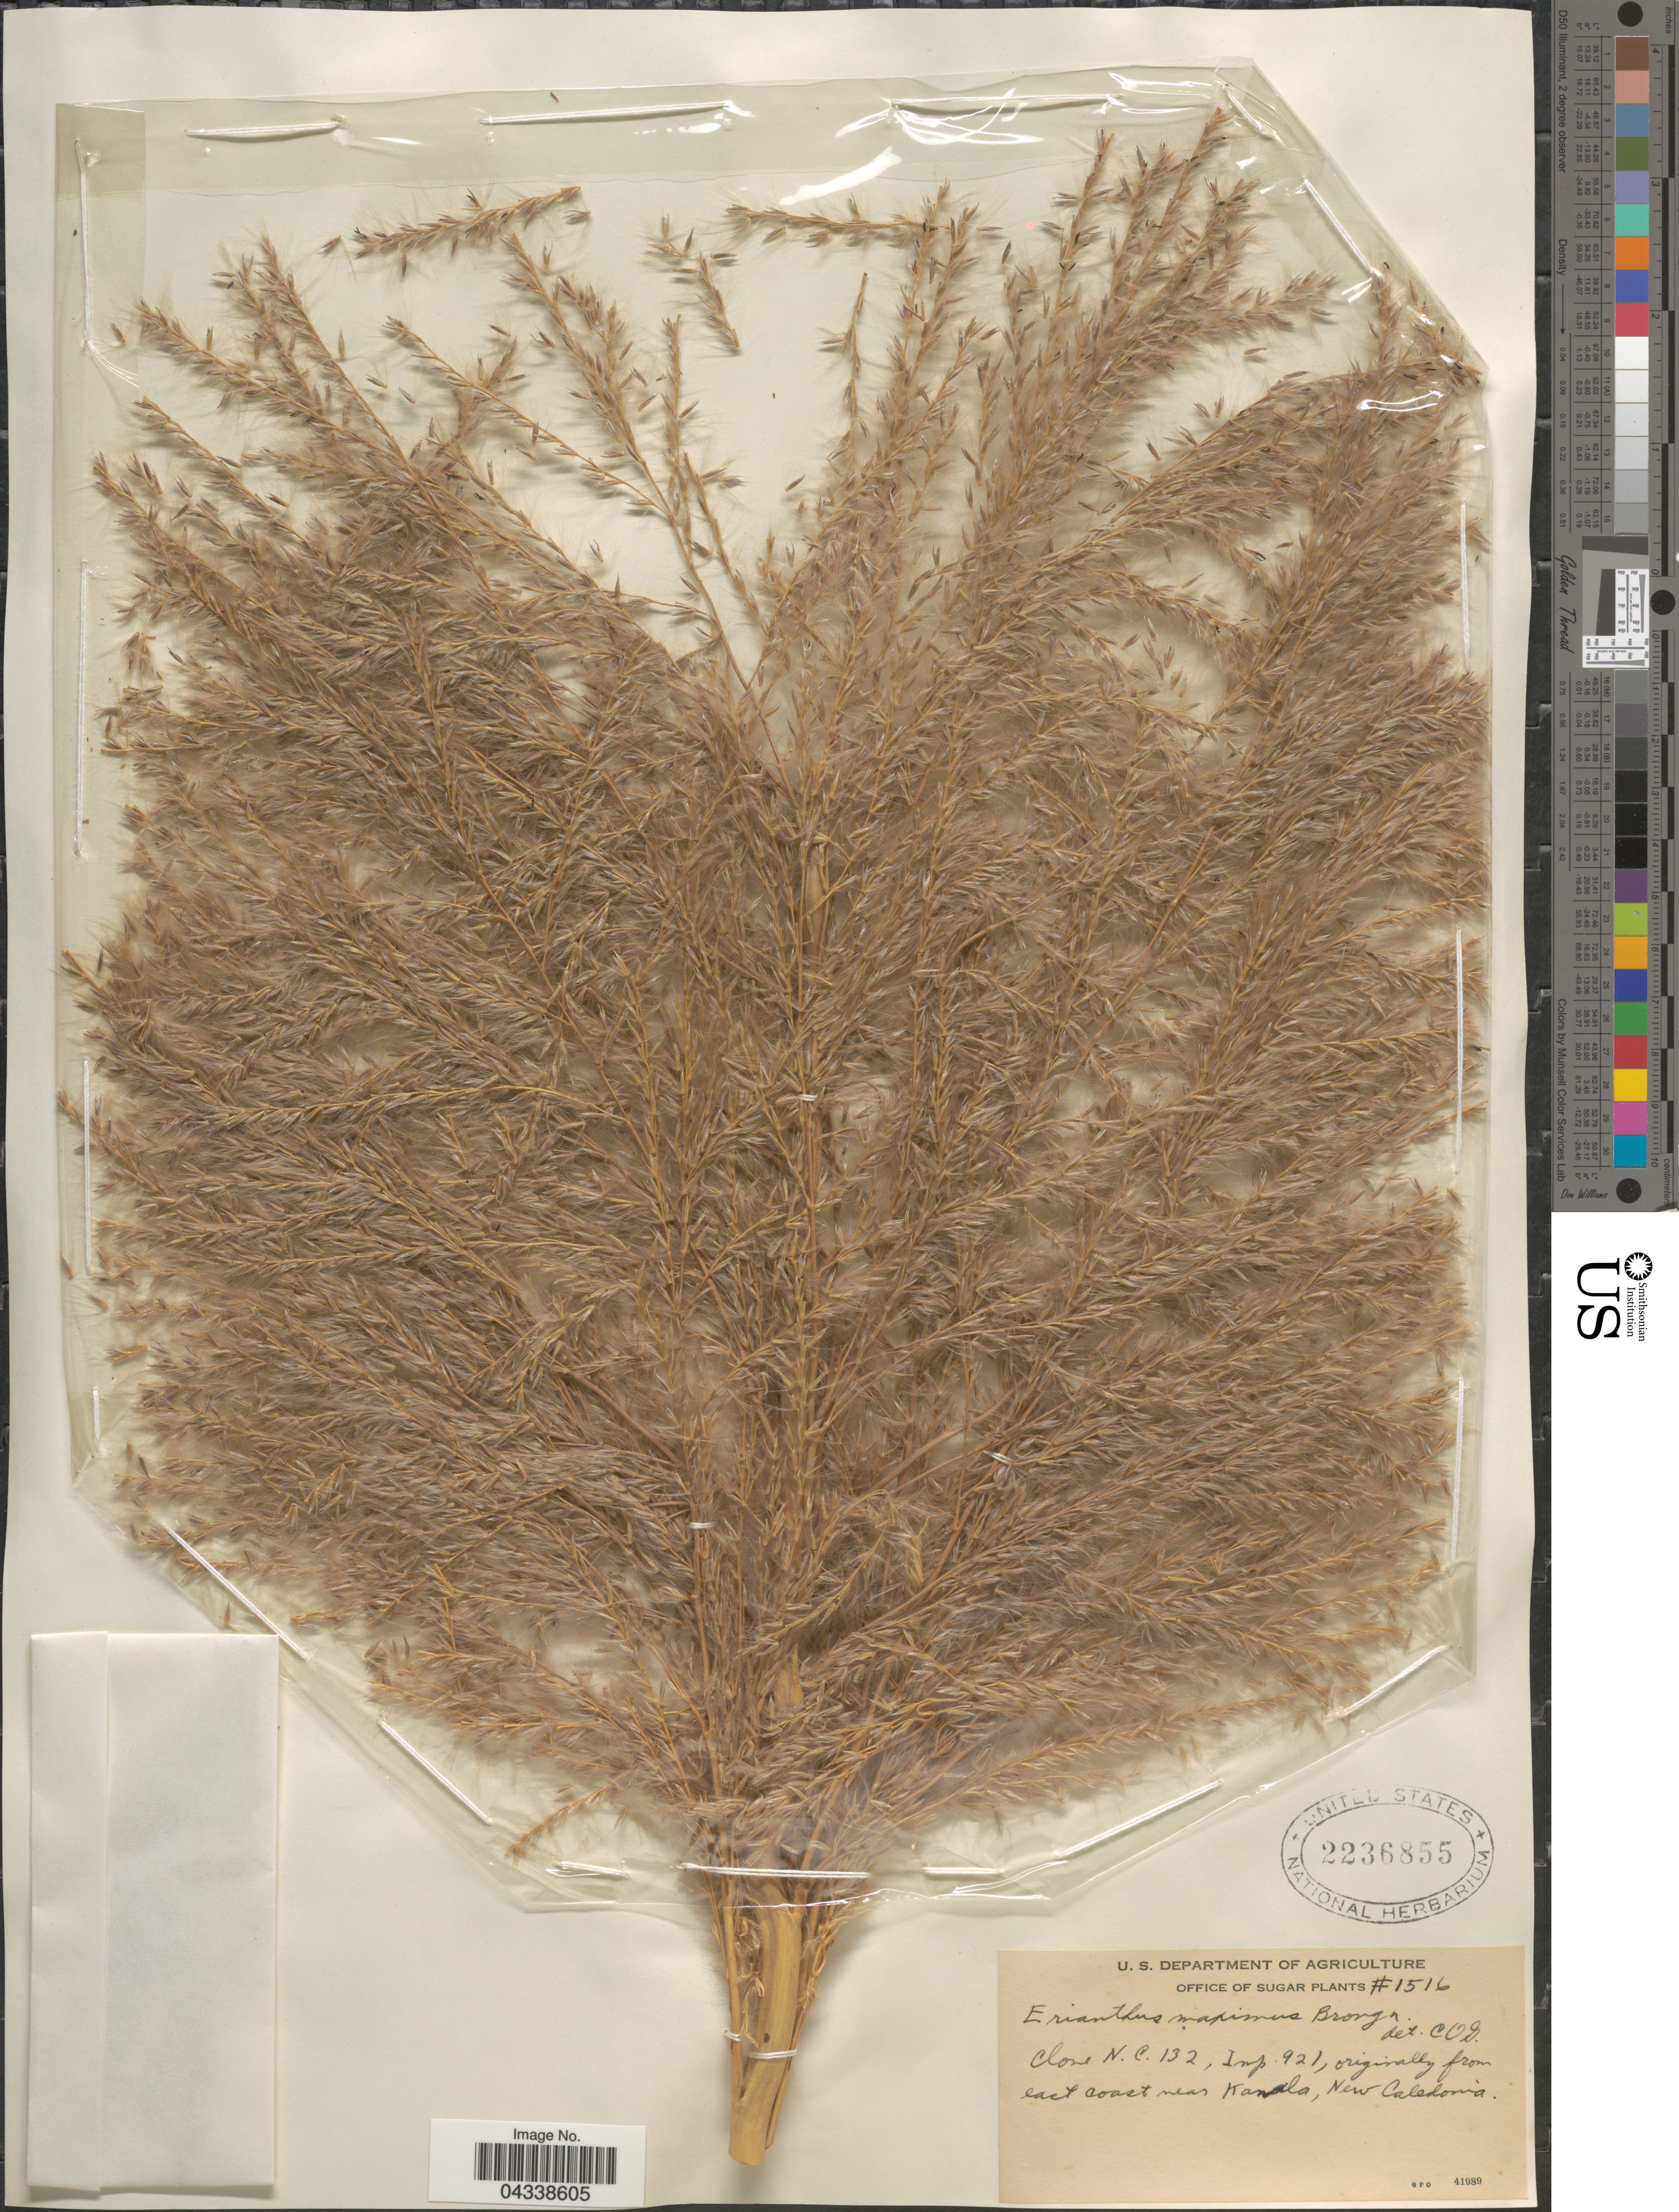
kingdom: Plantae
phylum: Tracheophyta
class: Liliopsida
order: Poales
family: Poaceae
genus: Saccharum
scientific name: Saccharum maximum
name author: (Brongn.) Trin.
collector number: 1516?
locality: Clove [interpreted] N.C.132, Imp. 921. [unsure placement]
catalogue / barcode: US 2236855